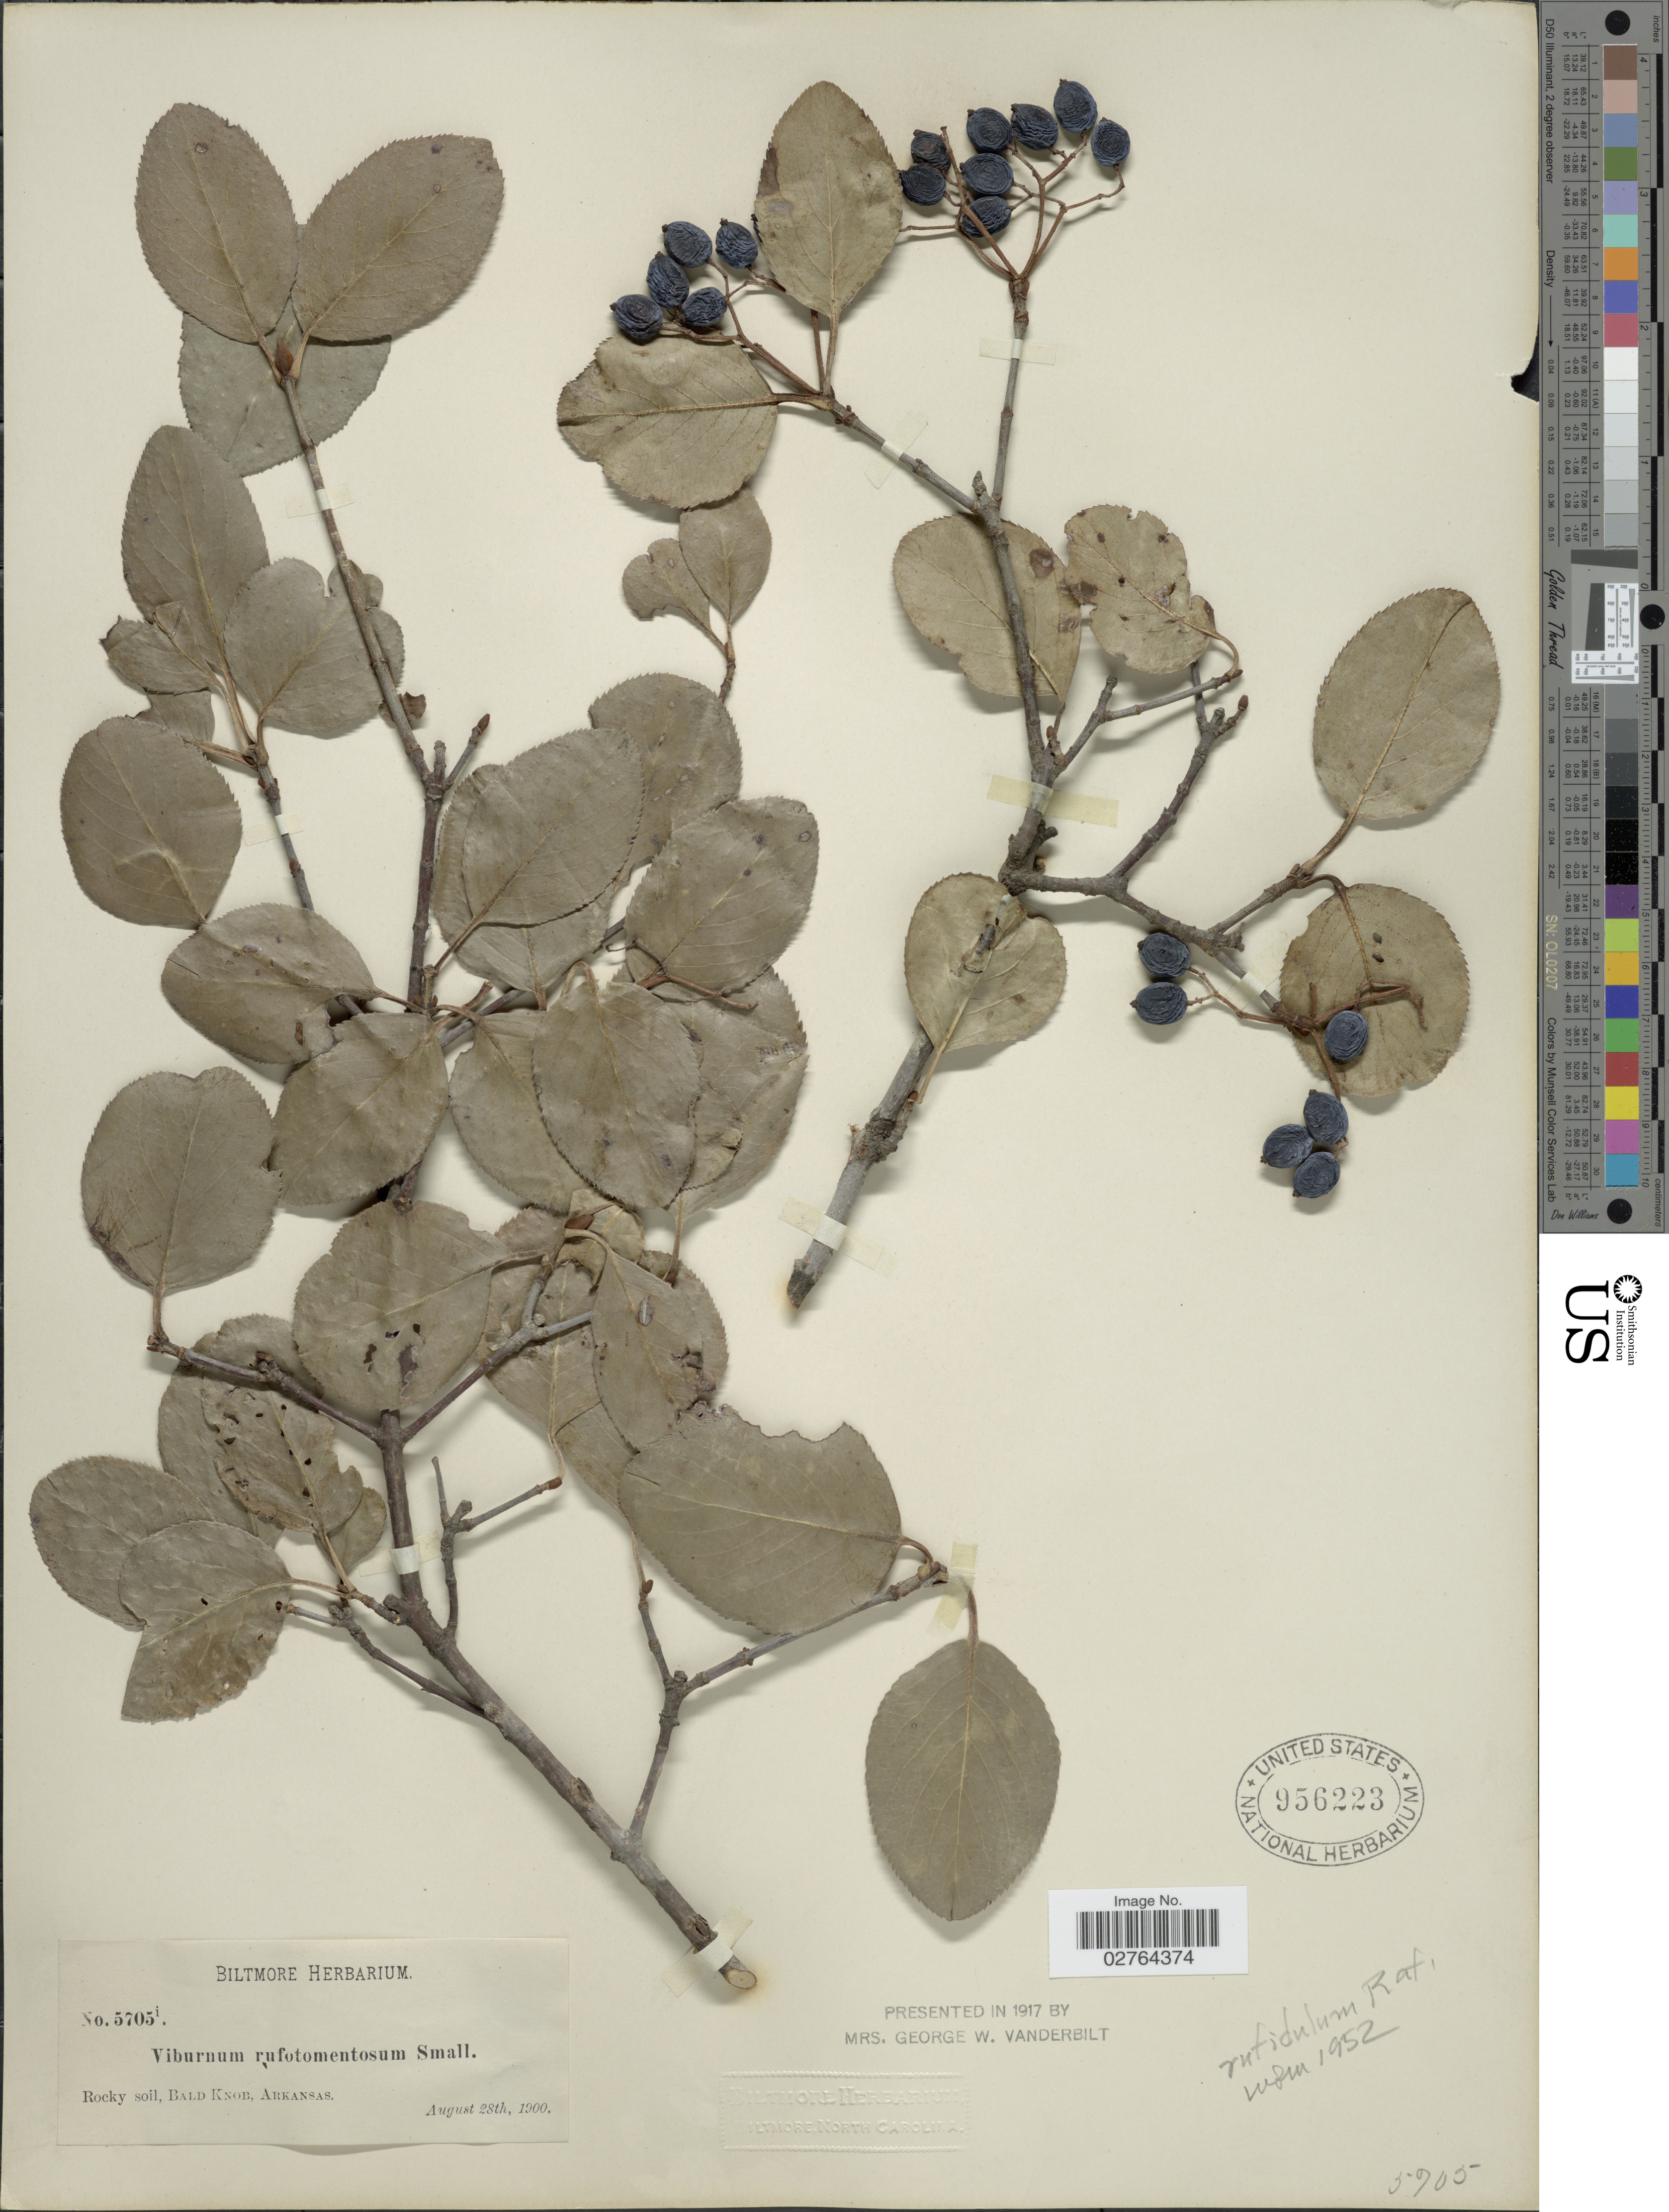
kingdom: Plantae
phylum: Tracheophyta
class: Magnoliopsida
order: Dipsacales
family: Viburnaceae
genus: Viburnum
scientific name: Viburnum rufidulum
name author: Raf.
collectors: ex herb. Biltmore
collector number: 5705i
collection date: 1900-08-28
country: United States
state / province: Arkansas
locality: Rocky soil, Bald Knob.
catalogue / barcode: US 956223